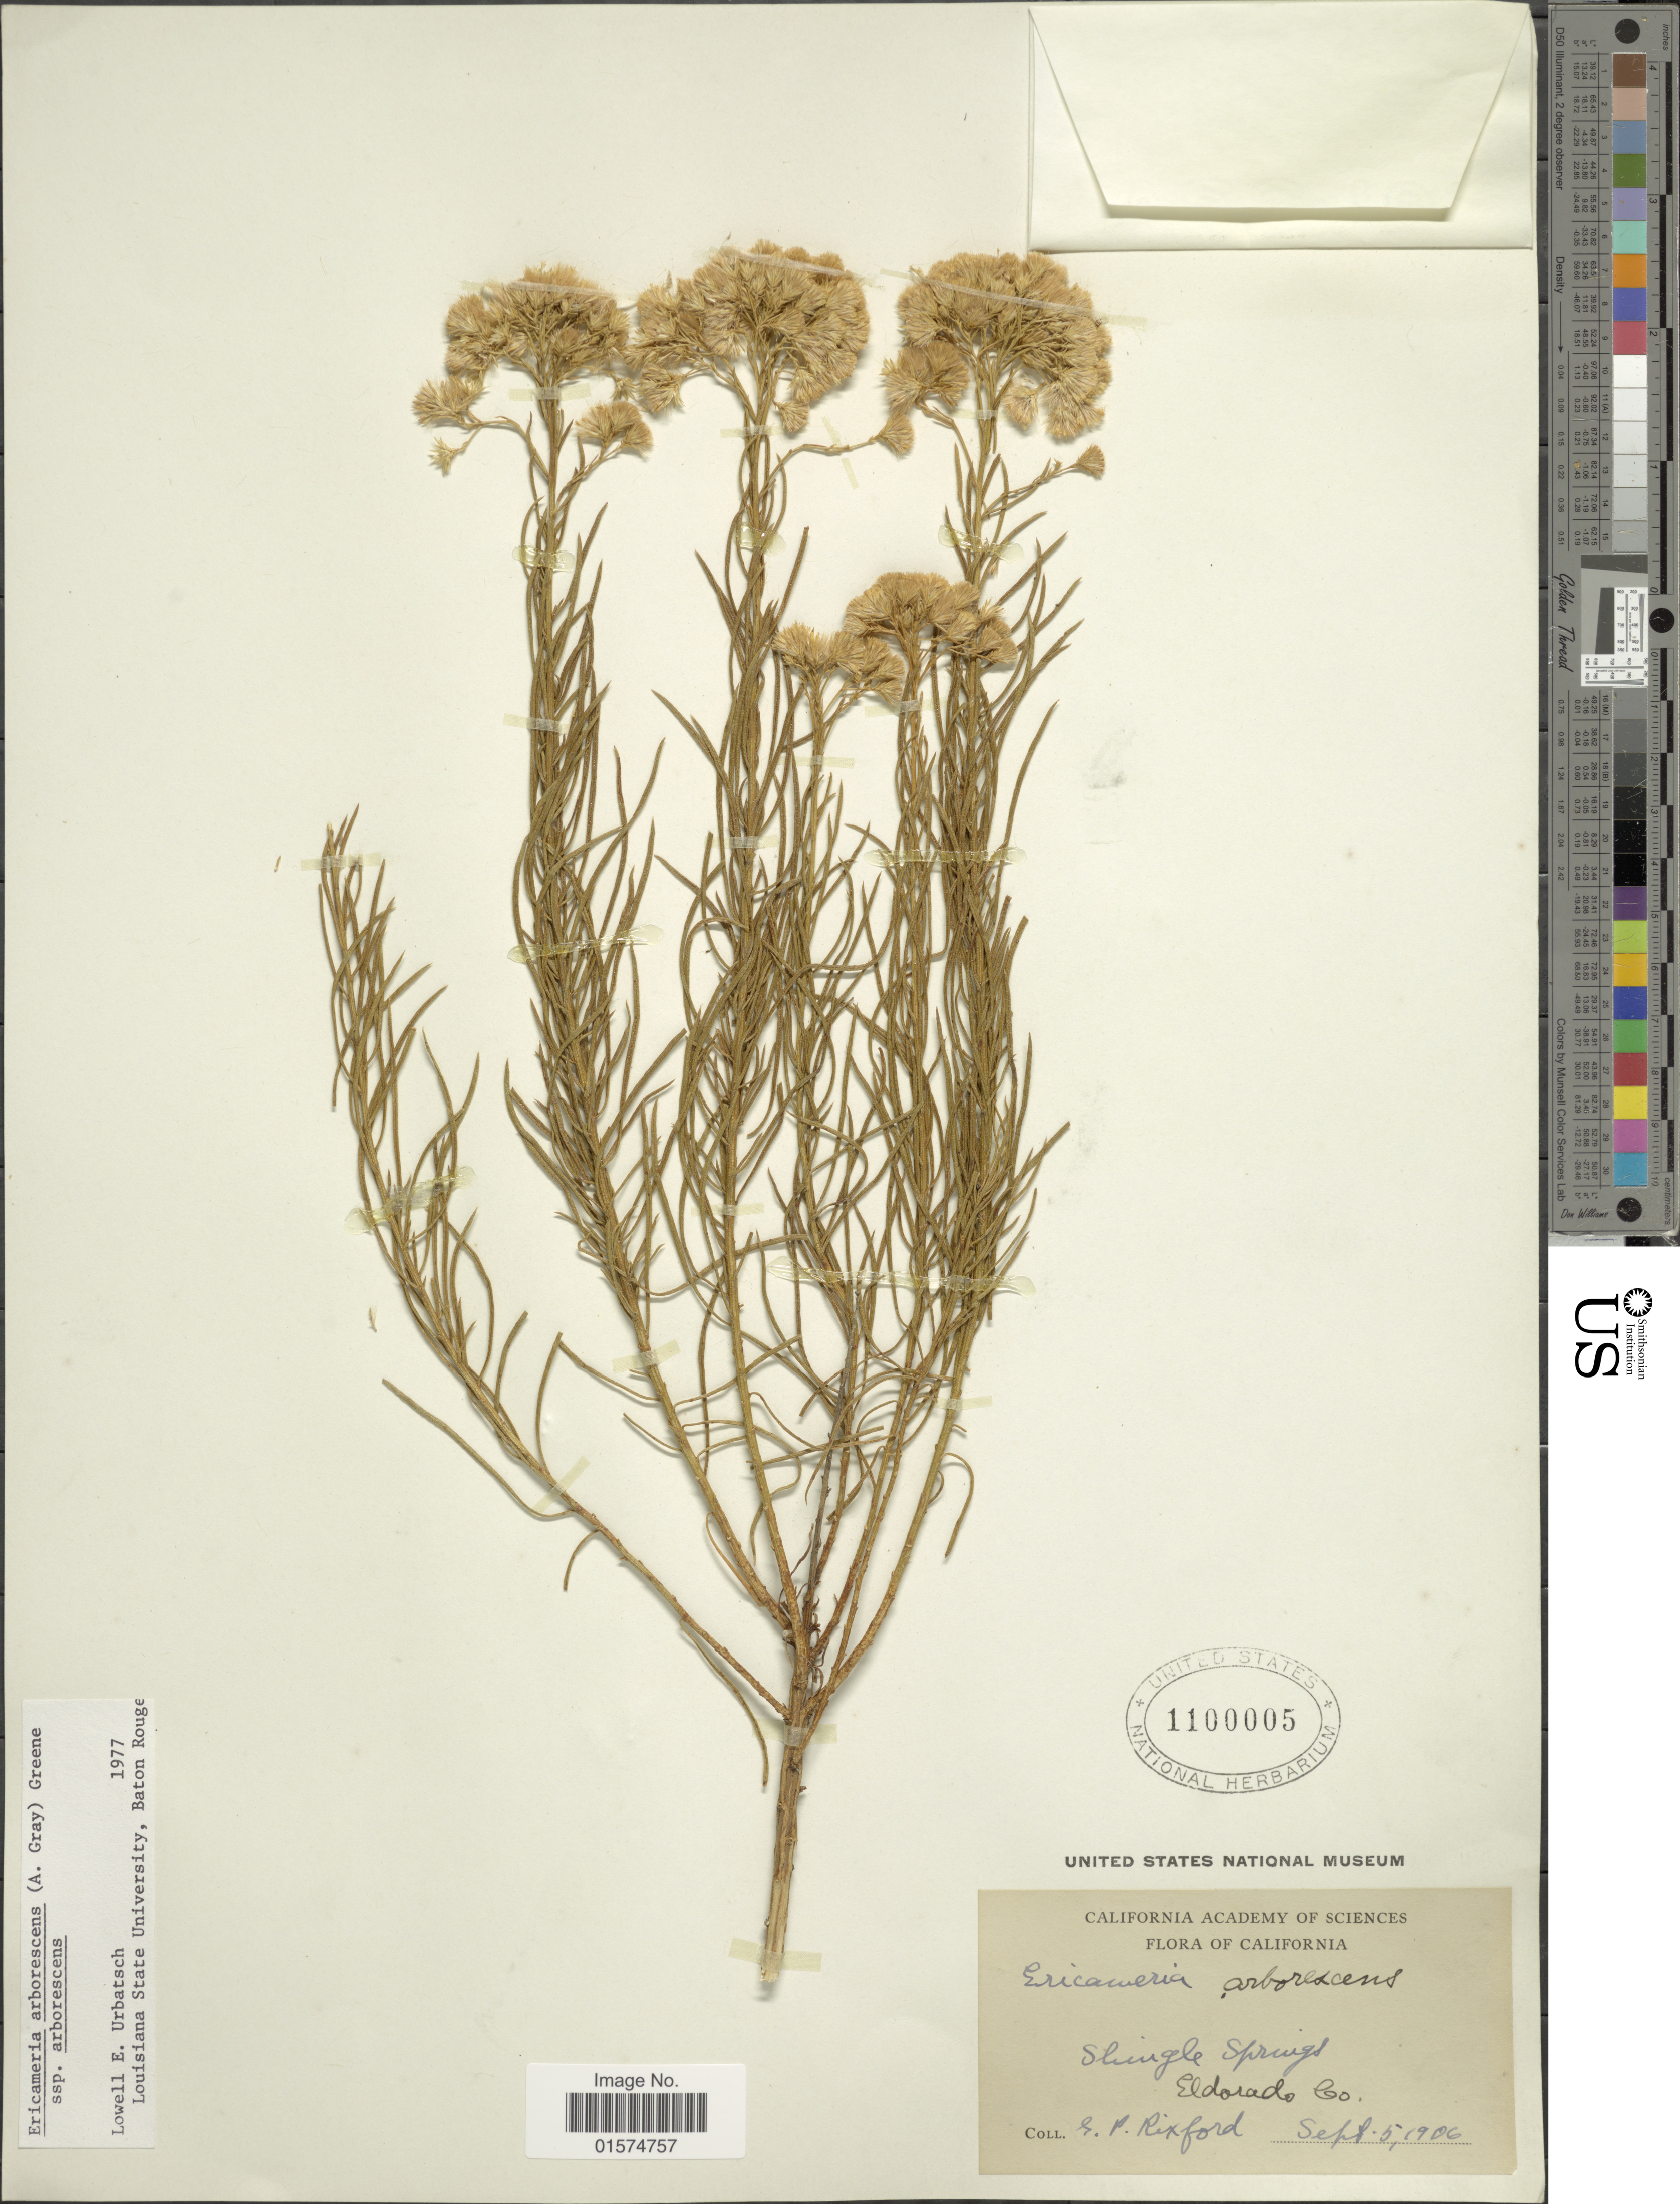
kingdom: Plantae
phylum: Tracheophyta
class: Magnoliopsida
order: Asterales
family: Asteraceae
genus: Ericameria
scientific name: Ericameria arborescens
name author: (A. Gray) Greene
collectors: S. Rixford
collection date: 1906-09-05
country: United States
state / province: California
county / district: El Dorado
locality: Shingle Springs, Eldorado Co.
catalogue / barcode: US 1100005